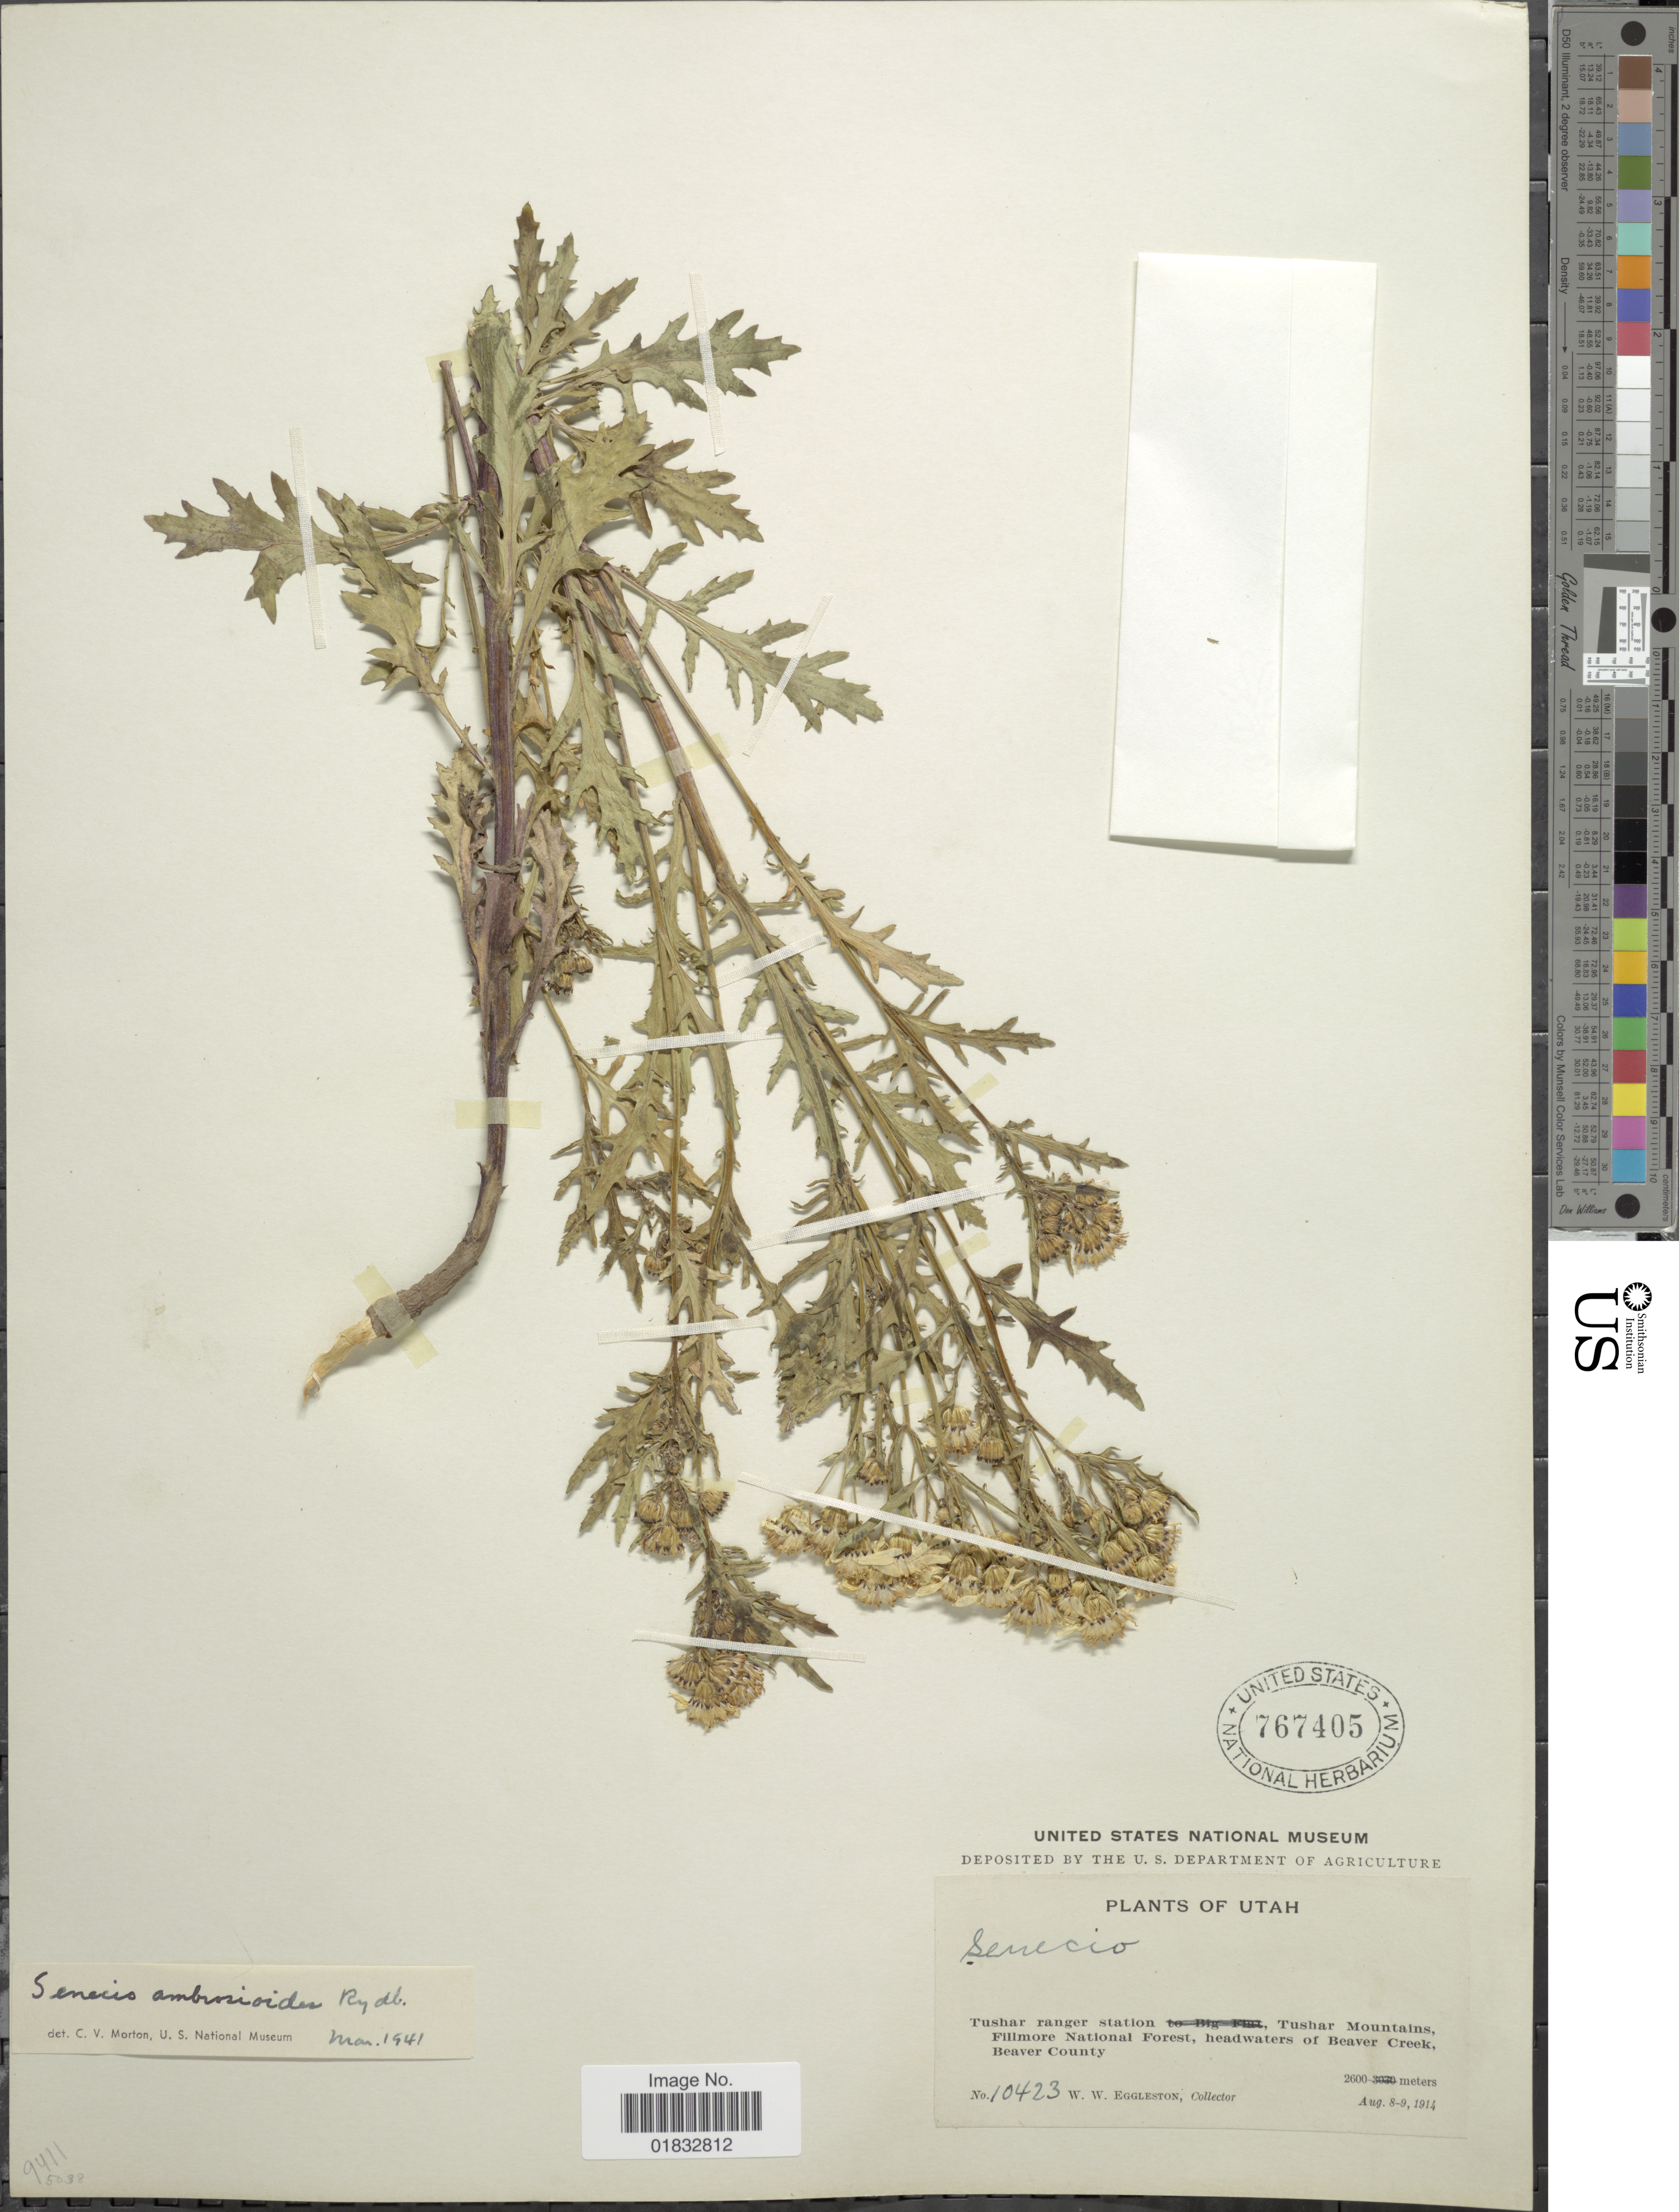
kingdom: Plantae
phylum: Tracheophyta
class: Magnoliopsida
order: Asterales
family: Asteraceae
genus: Senecio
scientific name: Senecio eremophilus var. kingii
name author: (Rydb.) Greenm.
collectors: W. W. Eggleston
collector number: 10423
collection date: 1914-08-08/1914-08-09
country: United States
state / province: Utah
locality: Tushar ranger station, Tushar Moountains, Fillmore National Forest, headwaters of Beaver Creek, Beaver County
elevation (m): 2600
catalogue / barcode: US 767405